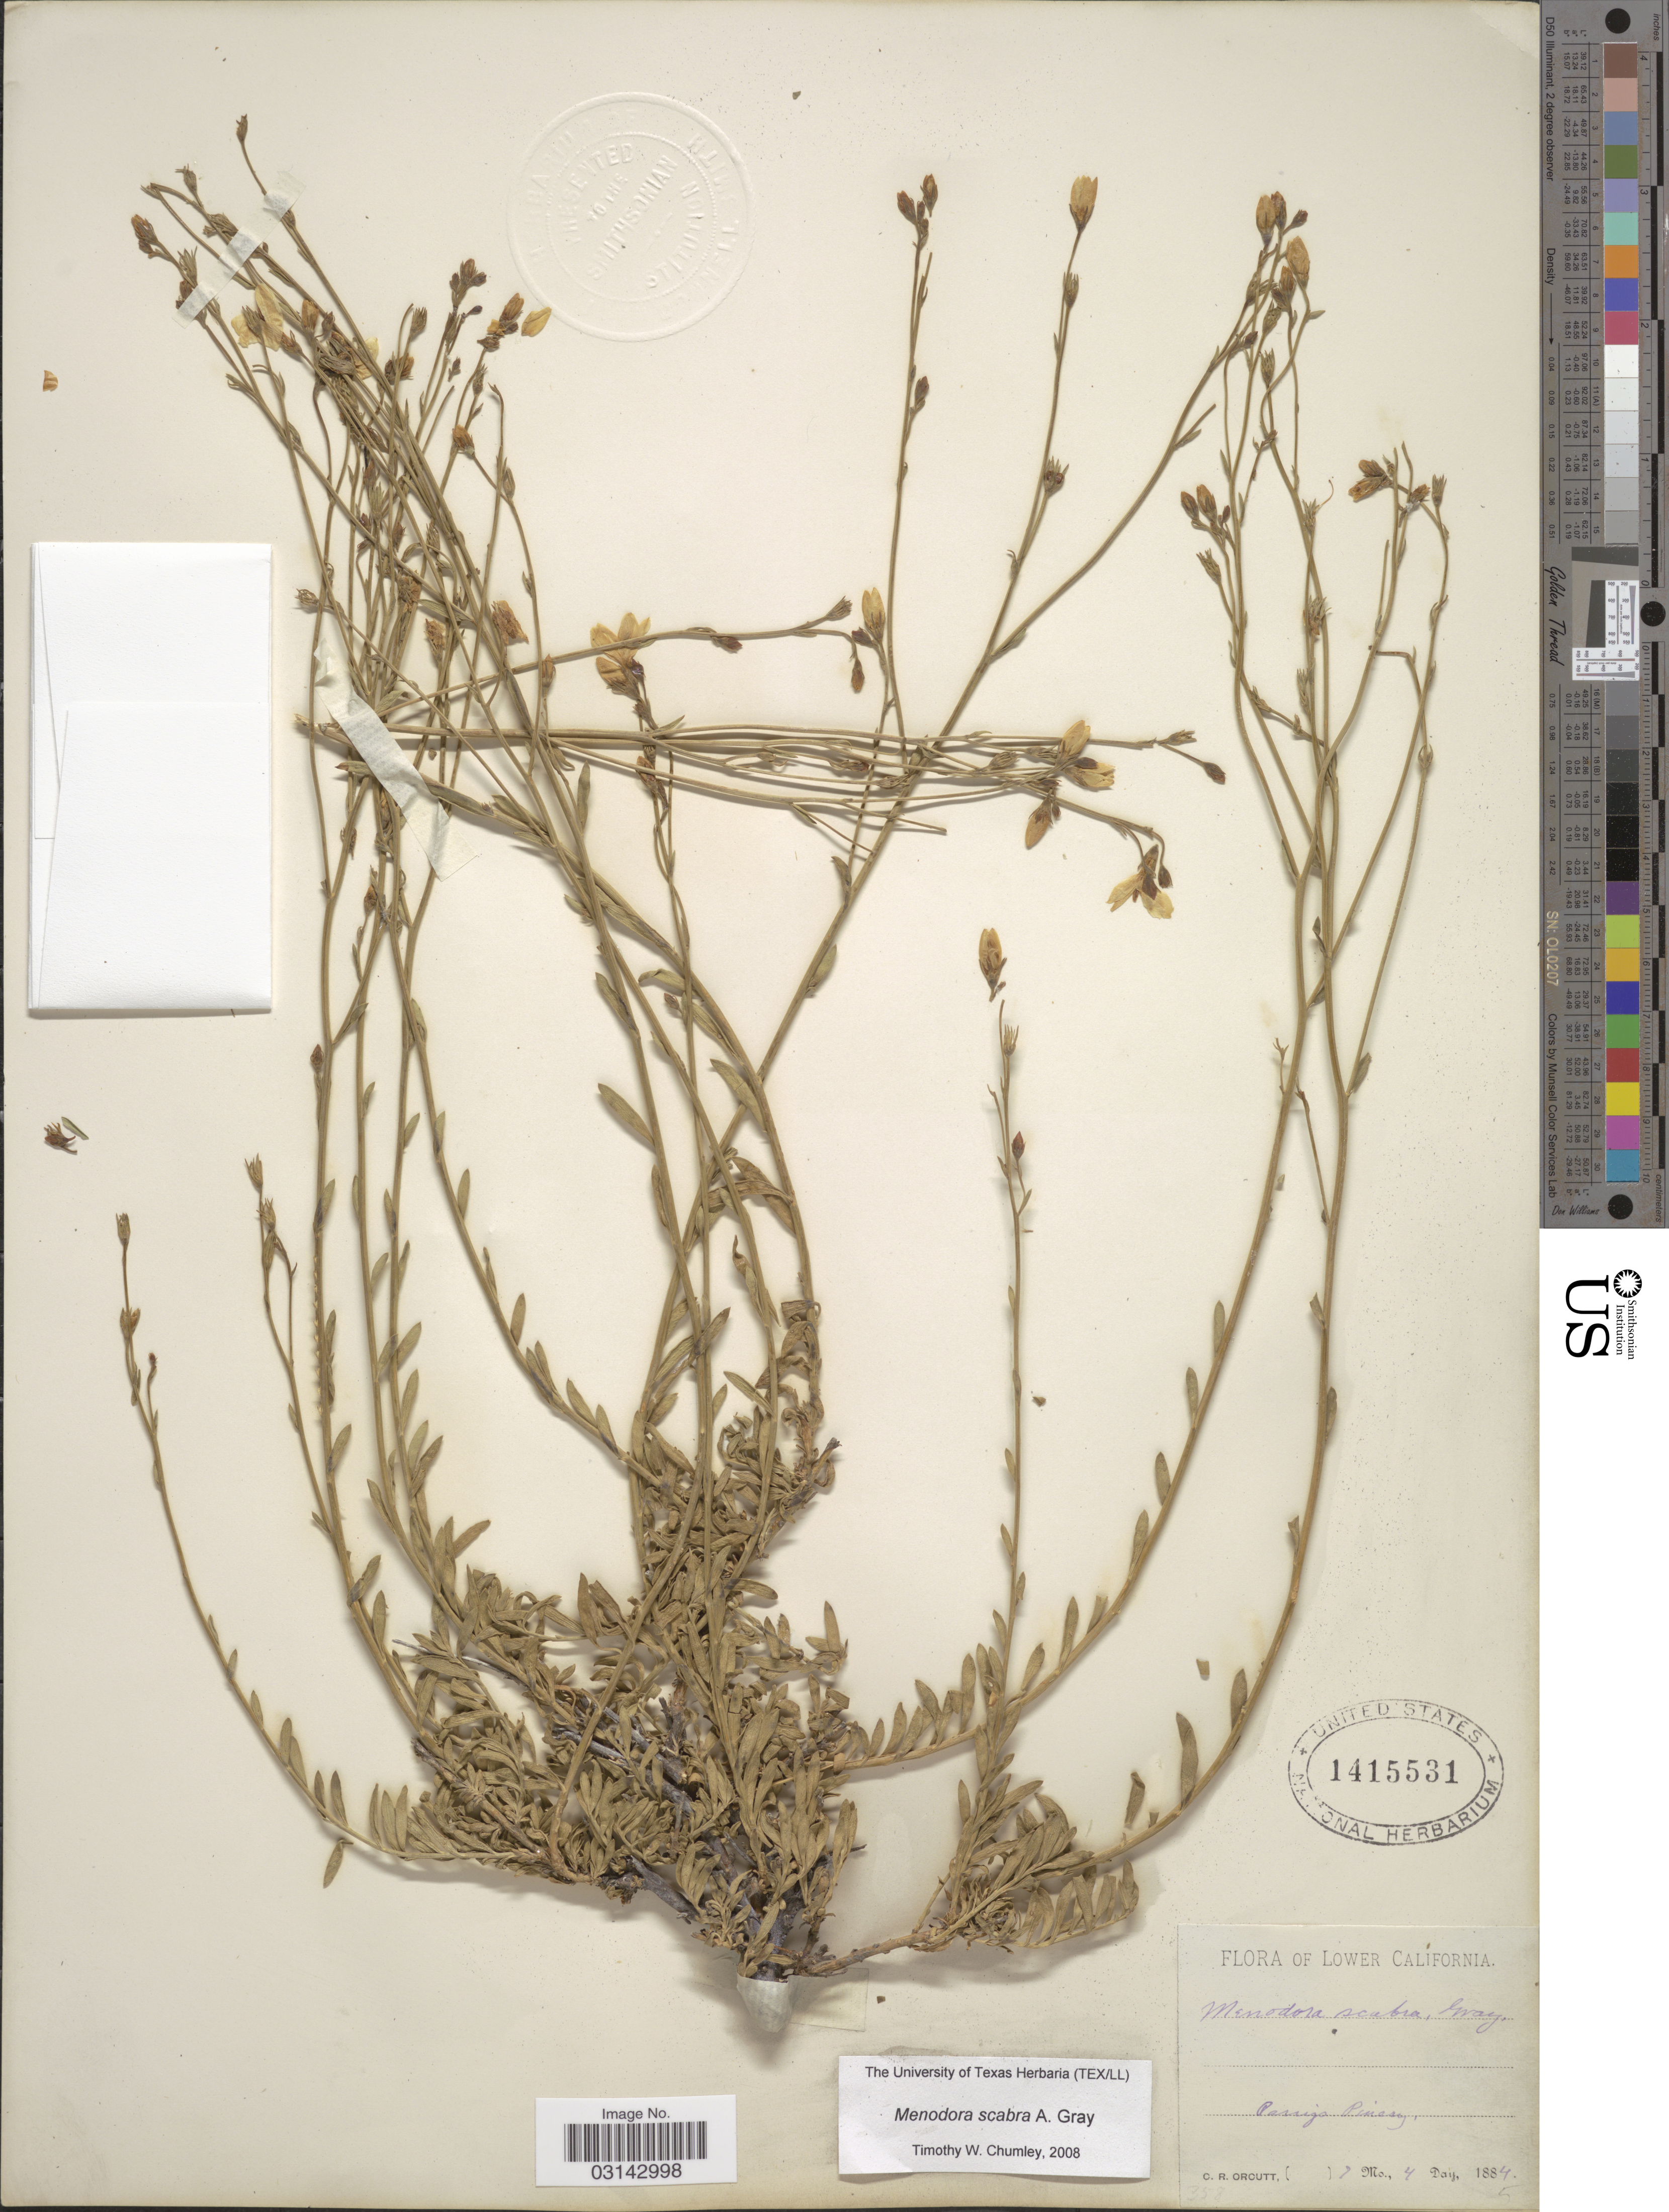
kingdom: Plantae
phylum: Tracheophyta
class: Magnoliopsida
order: Lamiales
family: Oleaceae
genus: Menodora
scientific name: Menodora scabra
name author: A. Gray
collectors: C. R. Orcutt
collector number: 358/5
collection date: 1884-07-04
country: Mexico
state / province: Baja California Norte / Baja California Sur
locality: Parry's Pinesap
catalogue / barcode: US 1415531